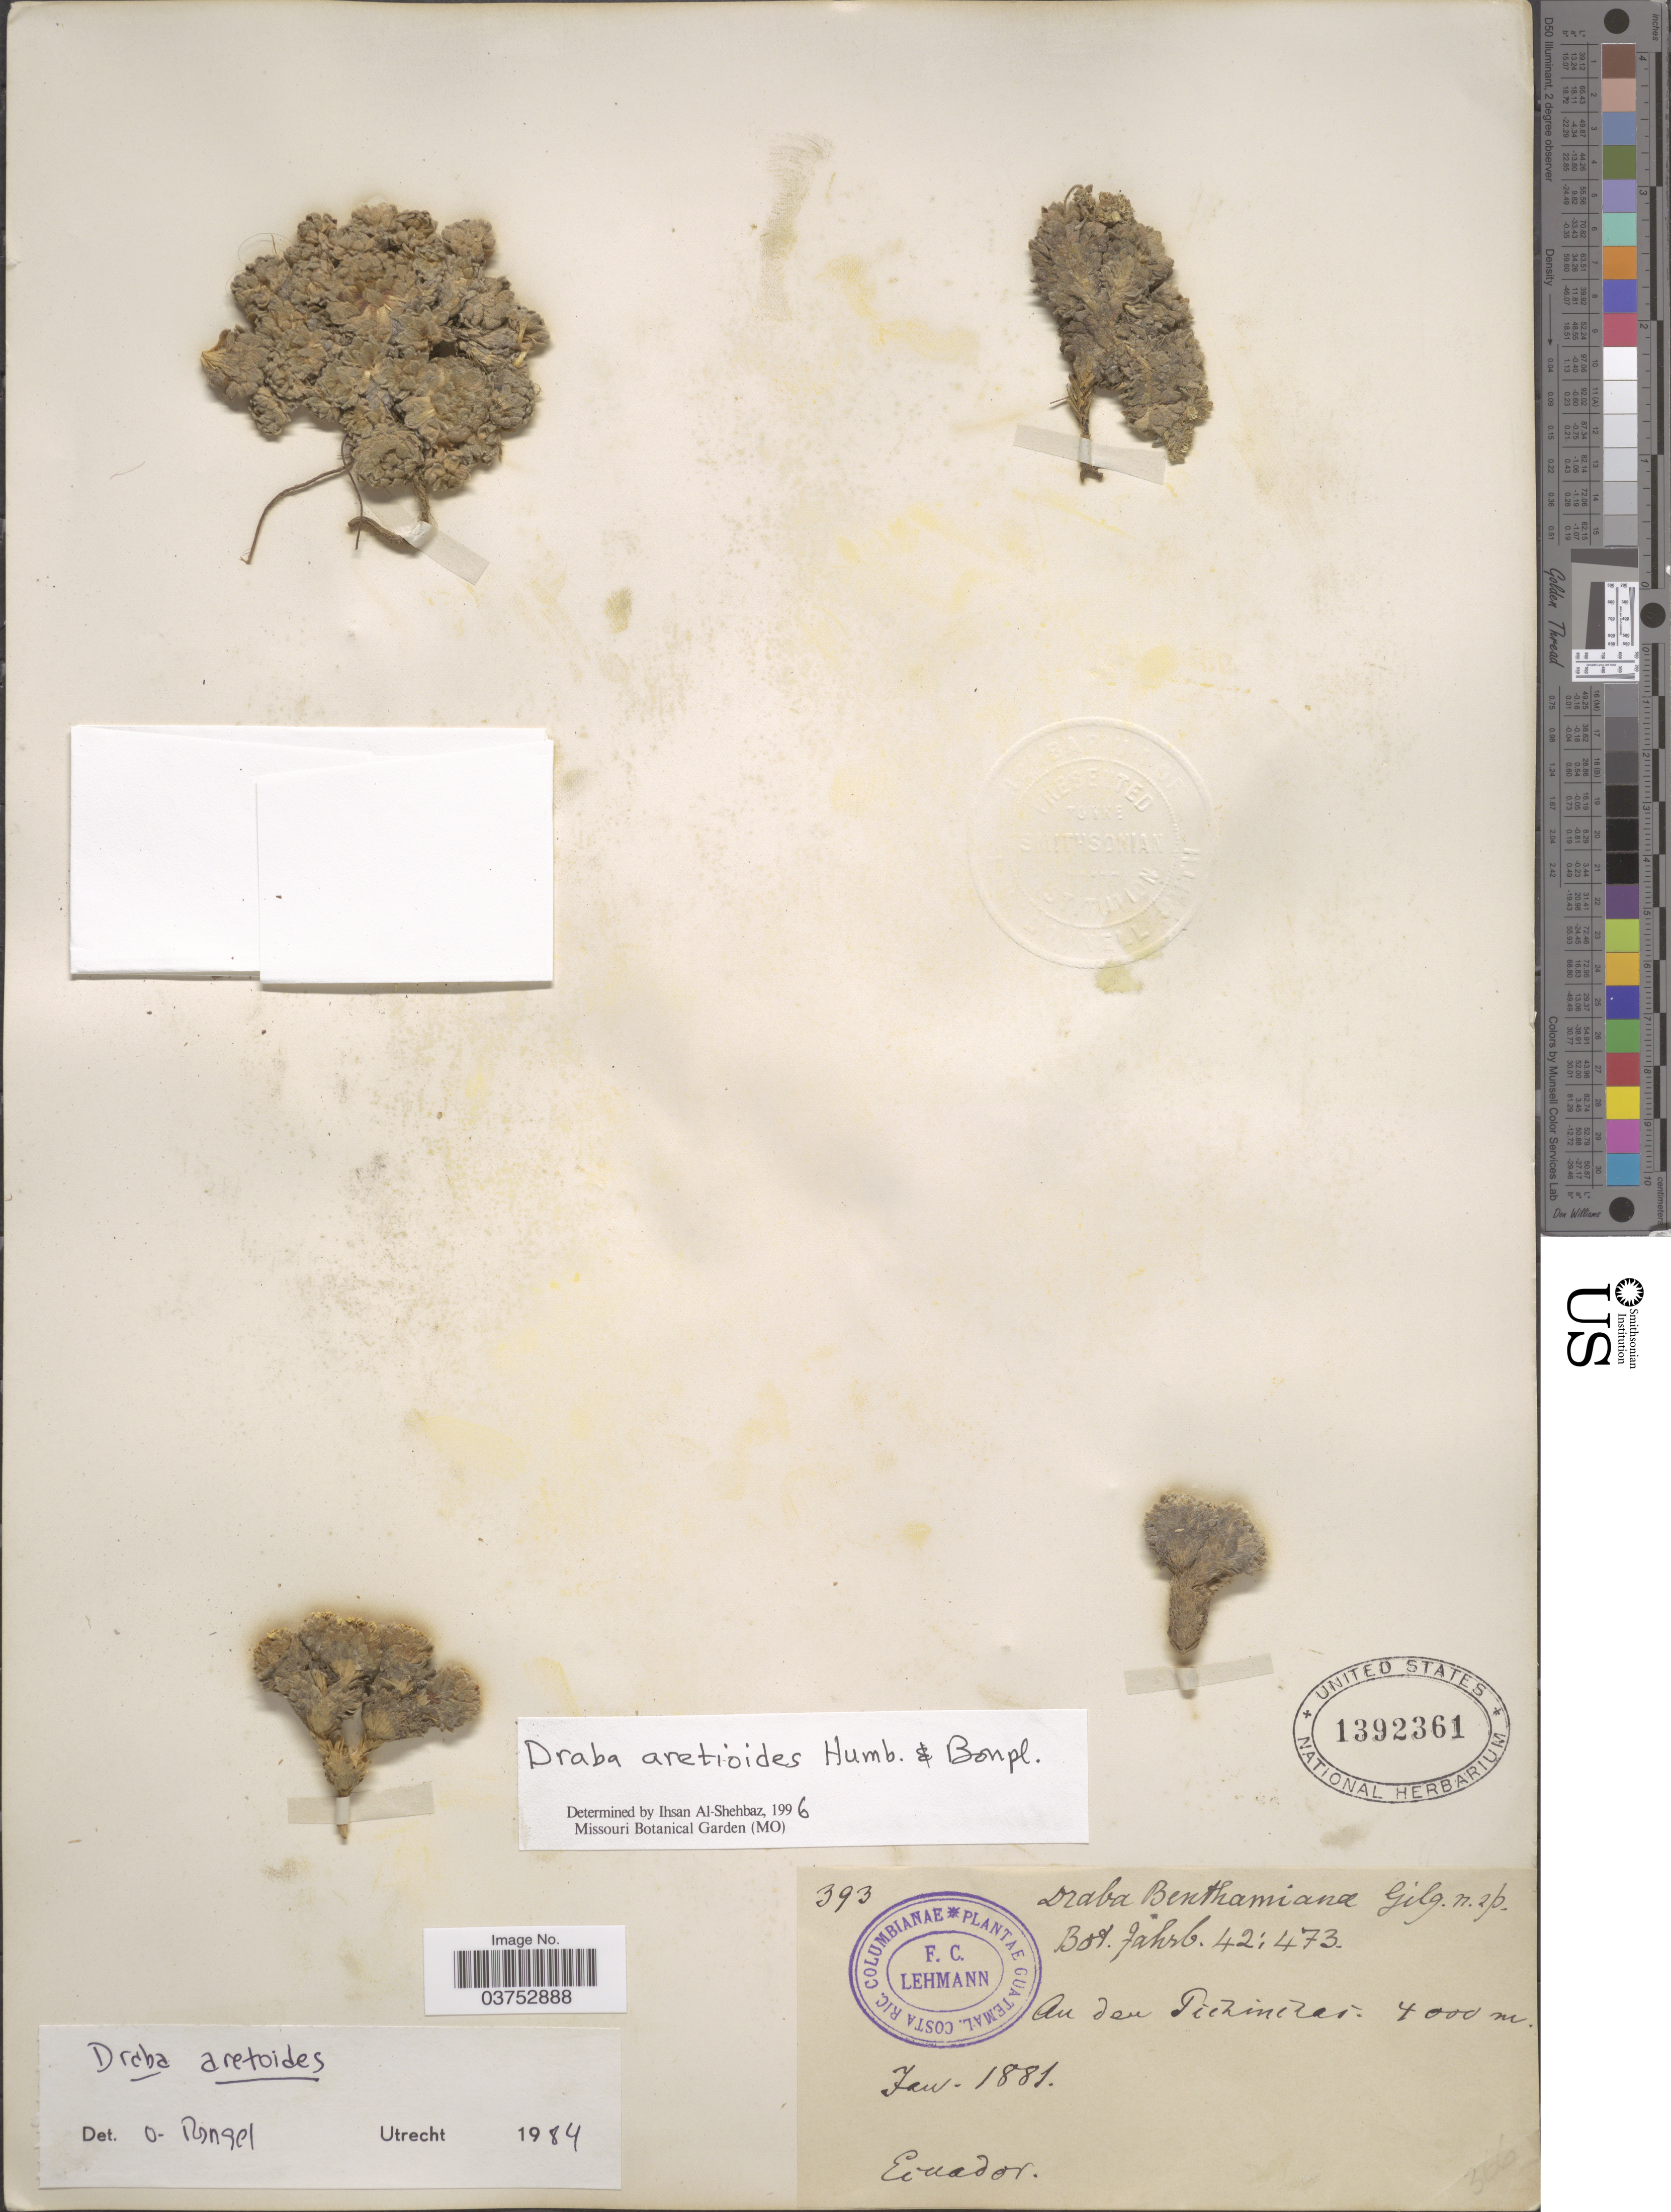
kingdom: Plantae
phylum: Tracheophyta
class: Magnoliopsida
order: Brassicales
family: Brassicaceae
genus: Draba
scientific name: Draba aretioides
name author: (A. Gray) Humb. & Bonpl.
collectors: F. C. Lehmann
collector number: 393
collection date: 1881-01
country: Ecuador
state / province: Pichincha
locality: Au den Pichincha.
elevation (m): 4000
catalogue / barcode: US 1392361